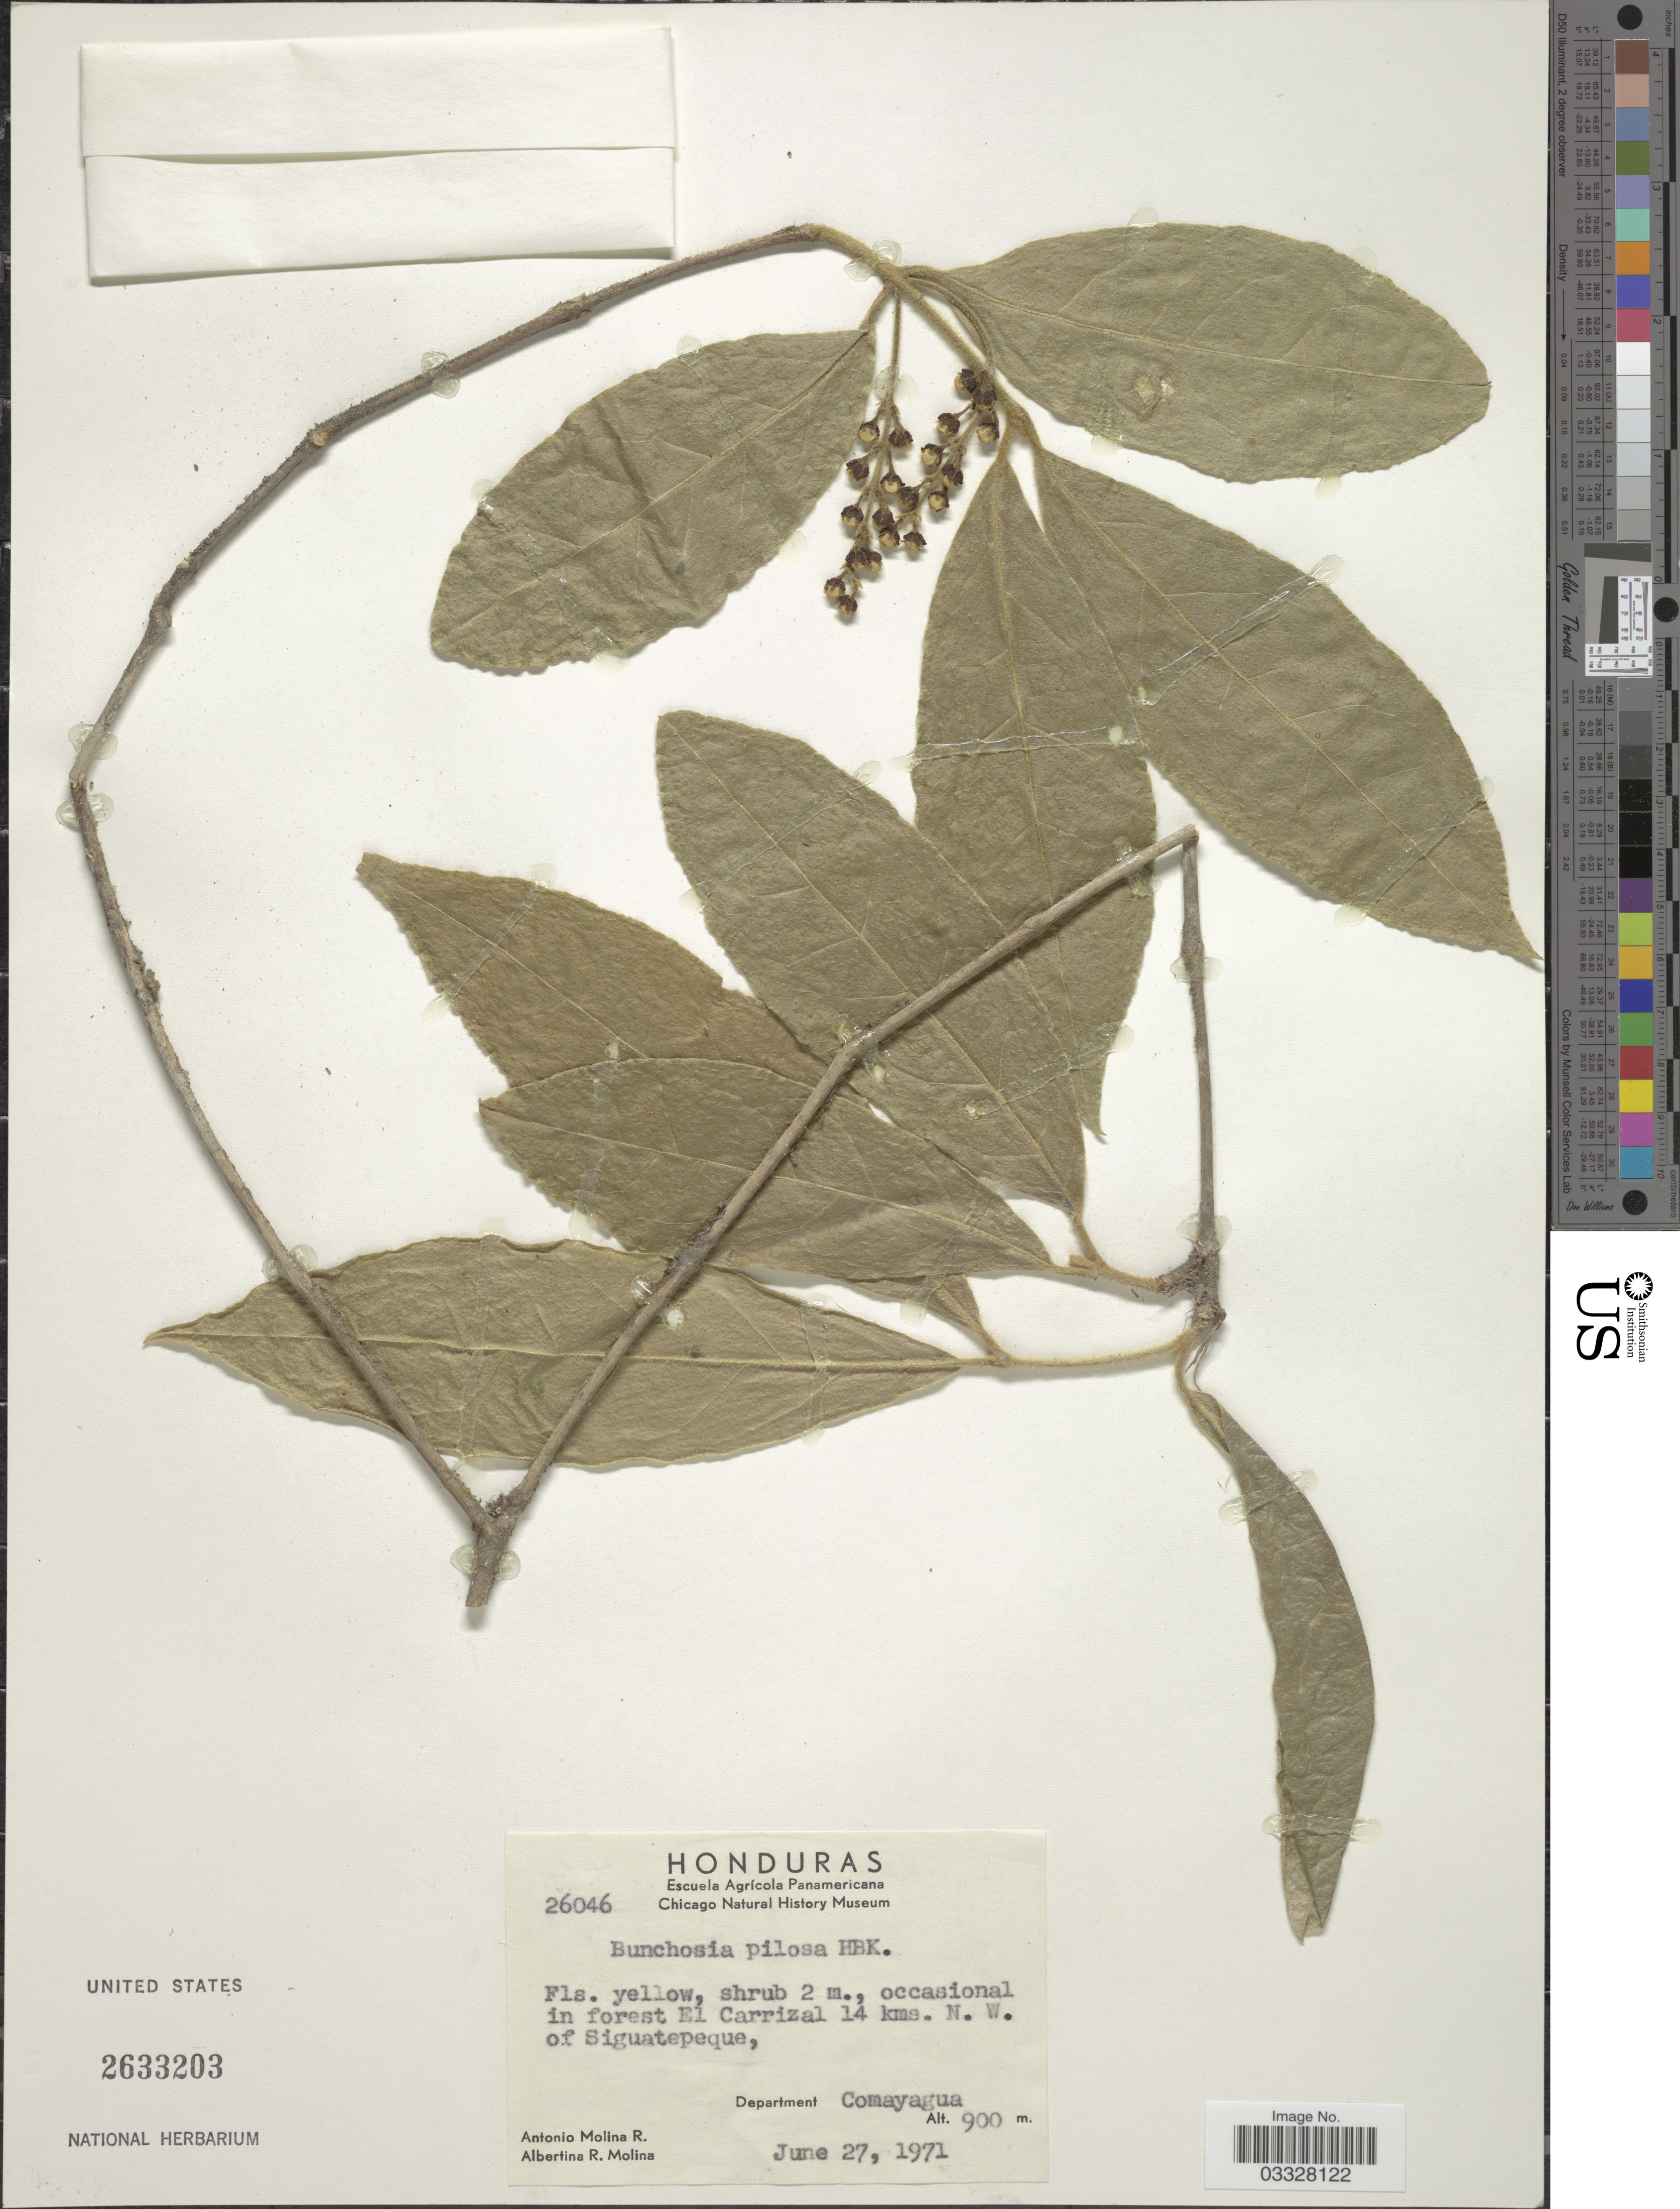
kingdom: Plantae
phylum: Tracheophyta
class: Magnoliopsida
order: Malpighiales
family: Malpighiaceae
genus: Bunchosia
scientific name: Bunchosia pilosa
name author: Kunth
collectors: A. Molina R. & A. R. Molina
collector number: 26046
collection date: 1971-06-27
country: Honduras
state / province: Comayagua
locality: Occasional in forest El Carrizal 14 kms. N.W. of Siguatepeque, Department Comayagua.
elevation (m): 900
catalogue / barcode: US 2633203